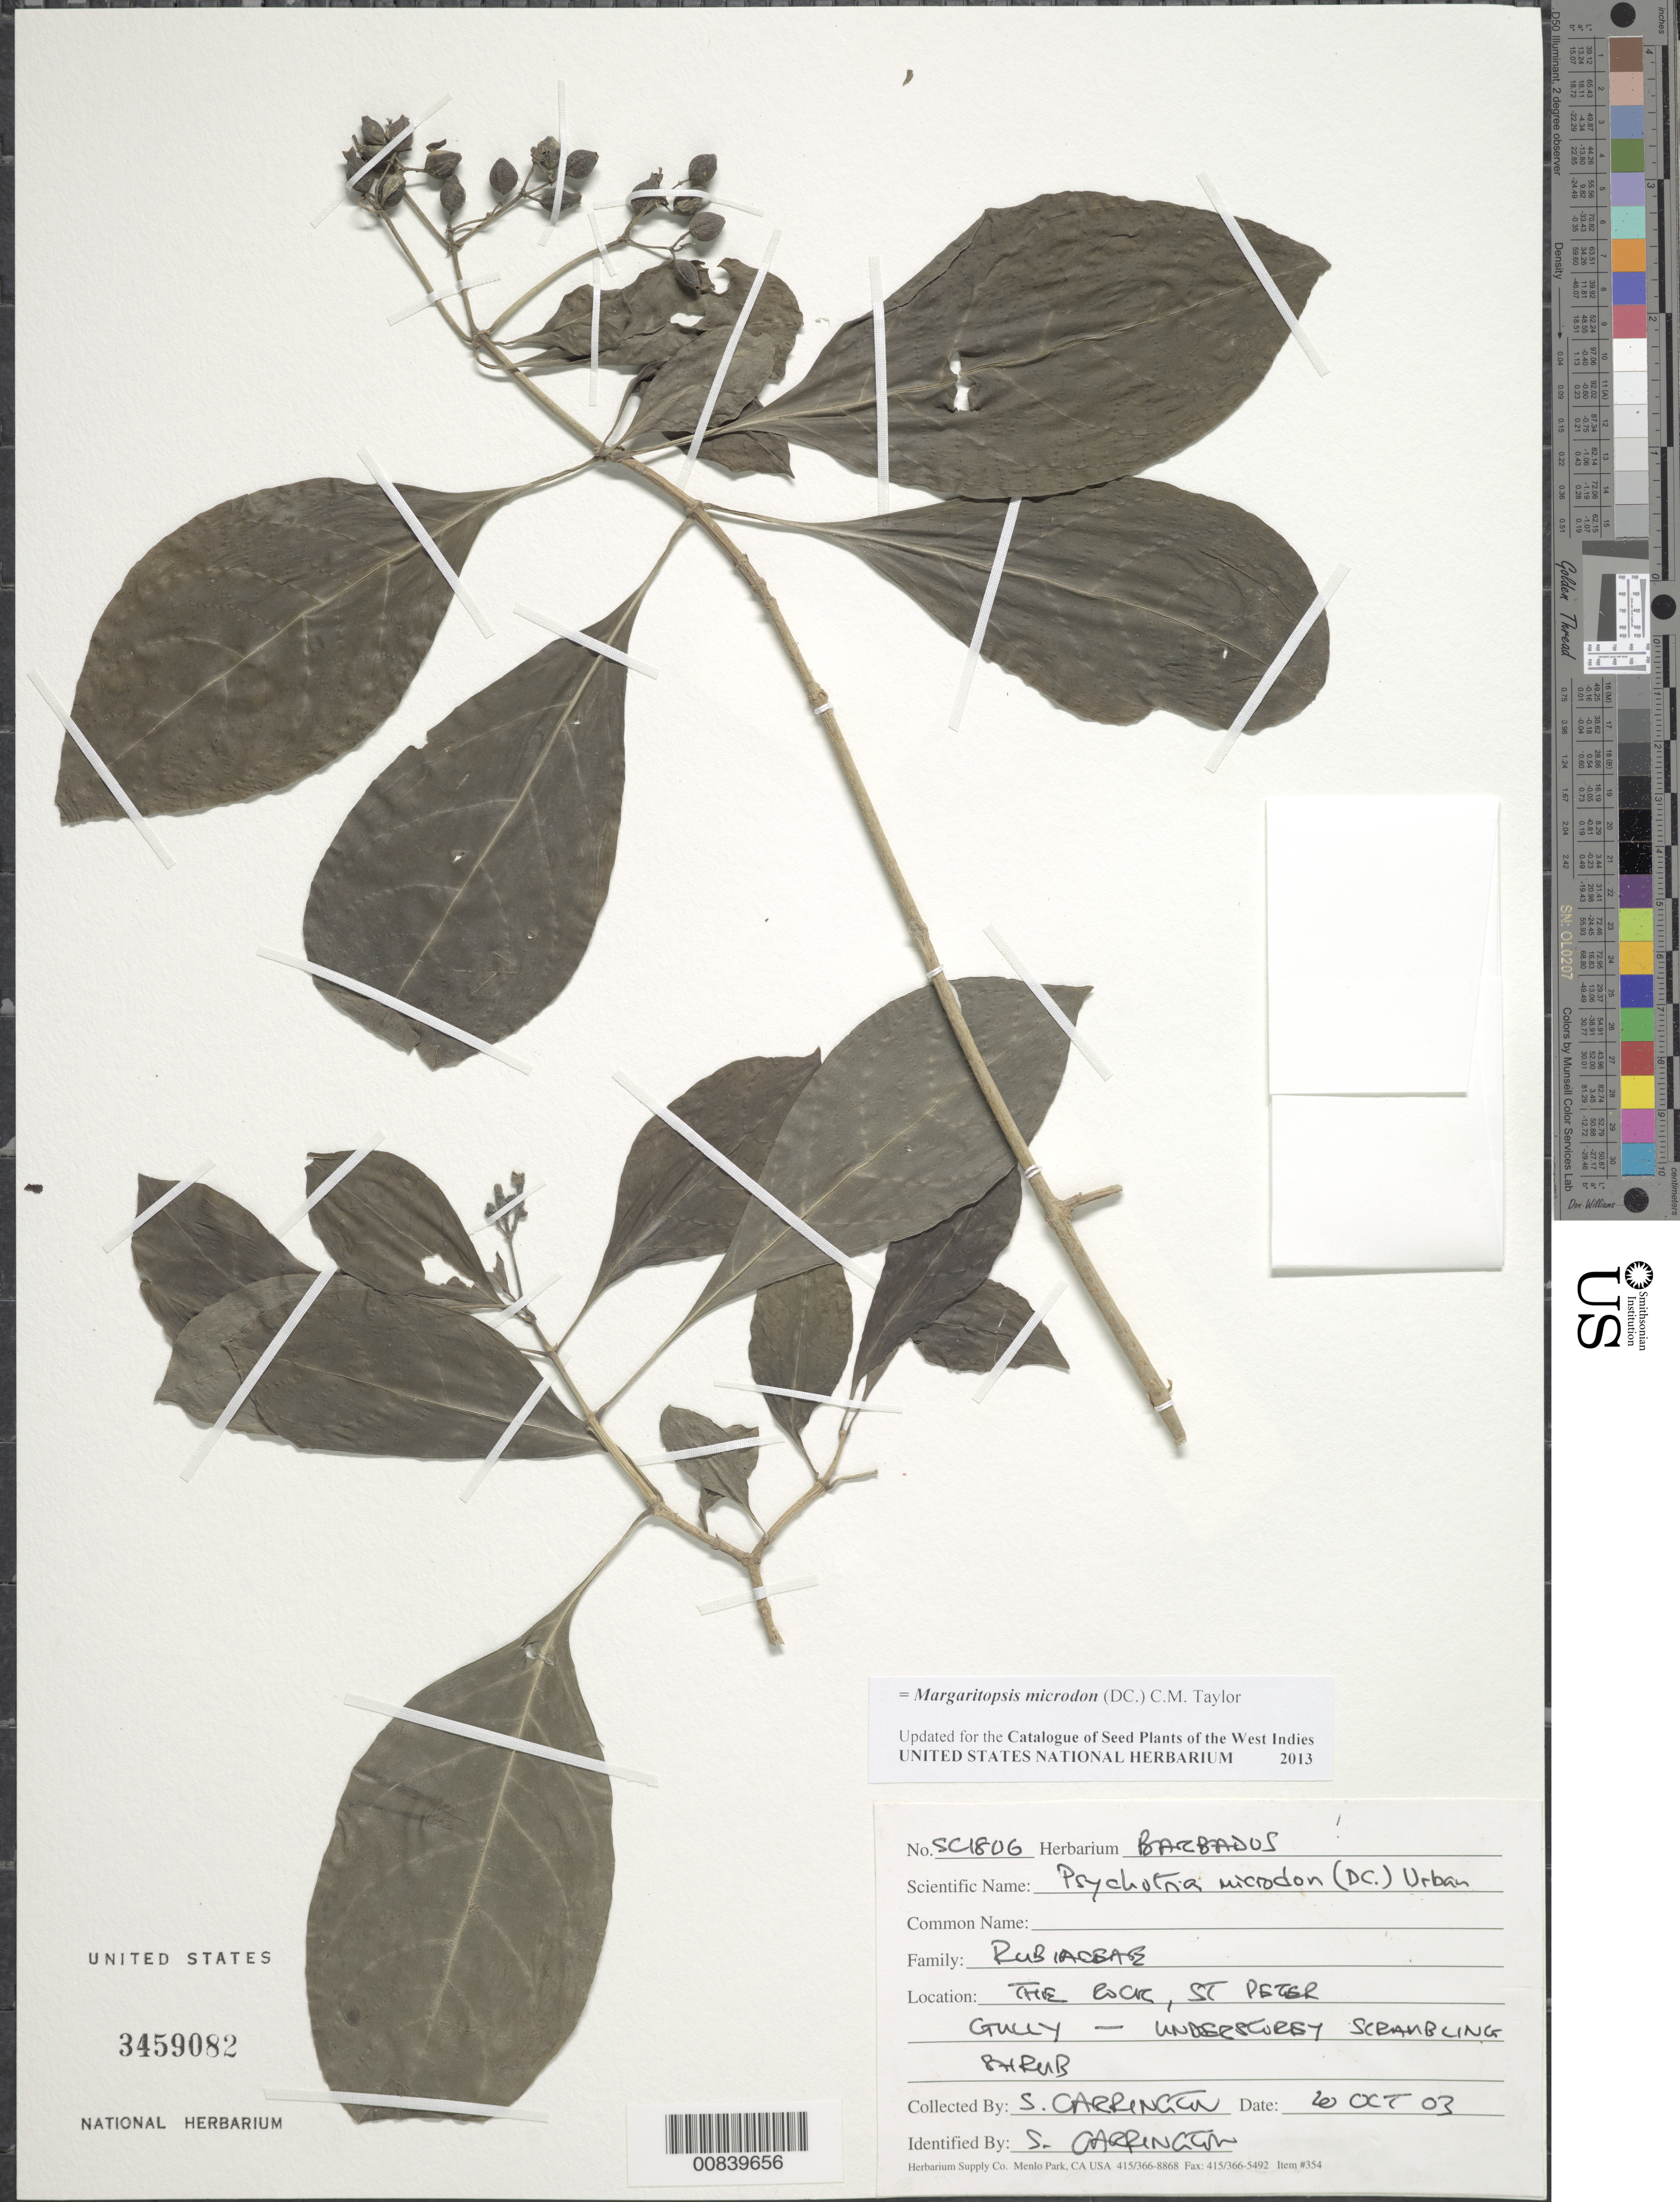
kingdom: Plantae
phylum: Tracheophyta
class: Magnoliopsida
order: Gentianales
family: Rubiaceae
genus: Margaritopsis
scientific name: Margaritopsis microdon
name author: (DC.) C.M. Taylor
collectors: C. M. S. Carrington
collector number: SC1806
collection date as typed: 20 Oct 1903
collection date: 1903-10-20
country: Barbados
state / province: Saint Peter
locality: The Rock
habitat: Gully - understory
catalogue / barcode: US 3459082